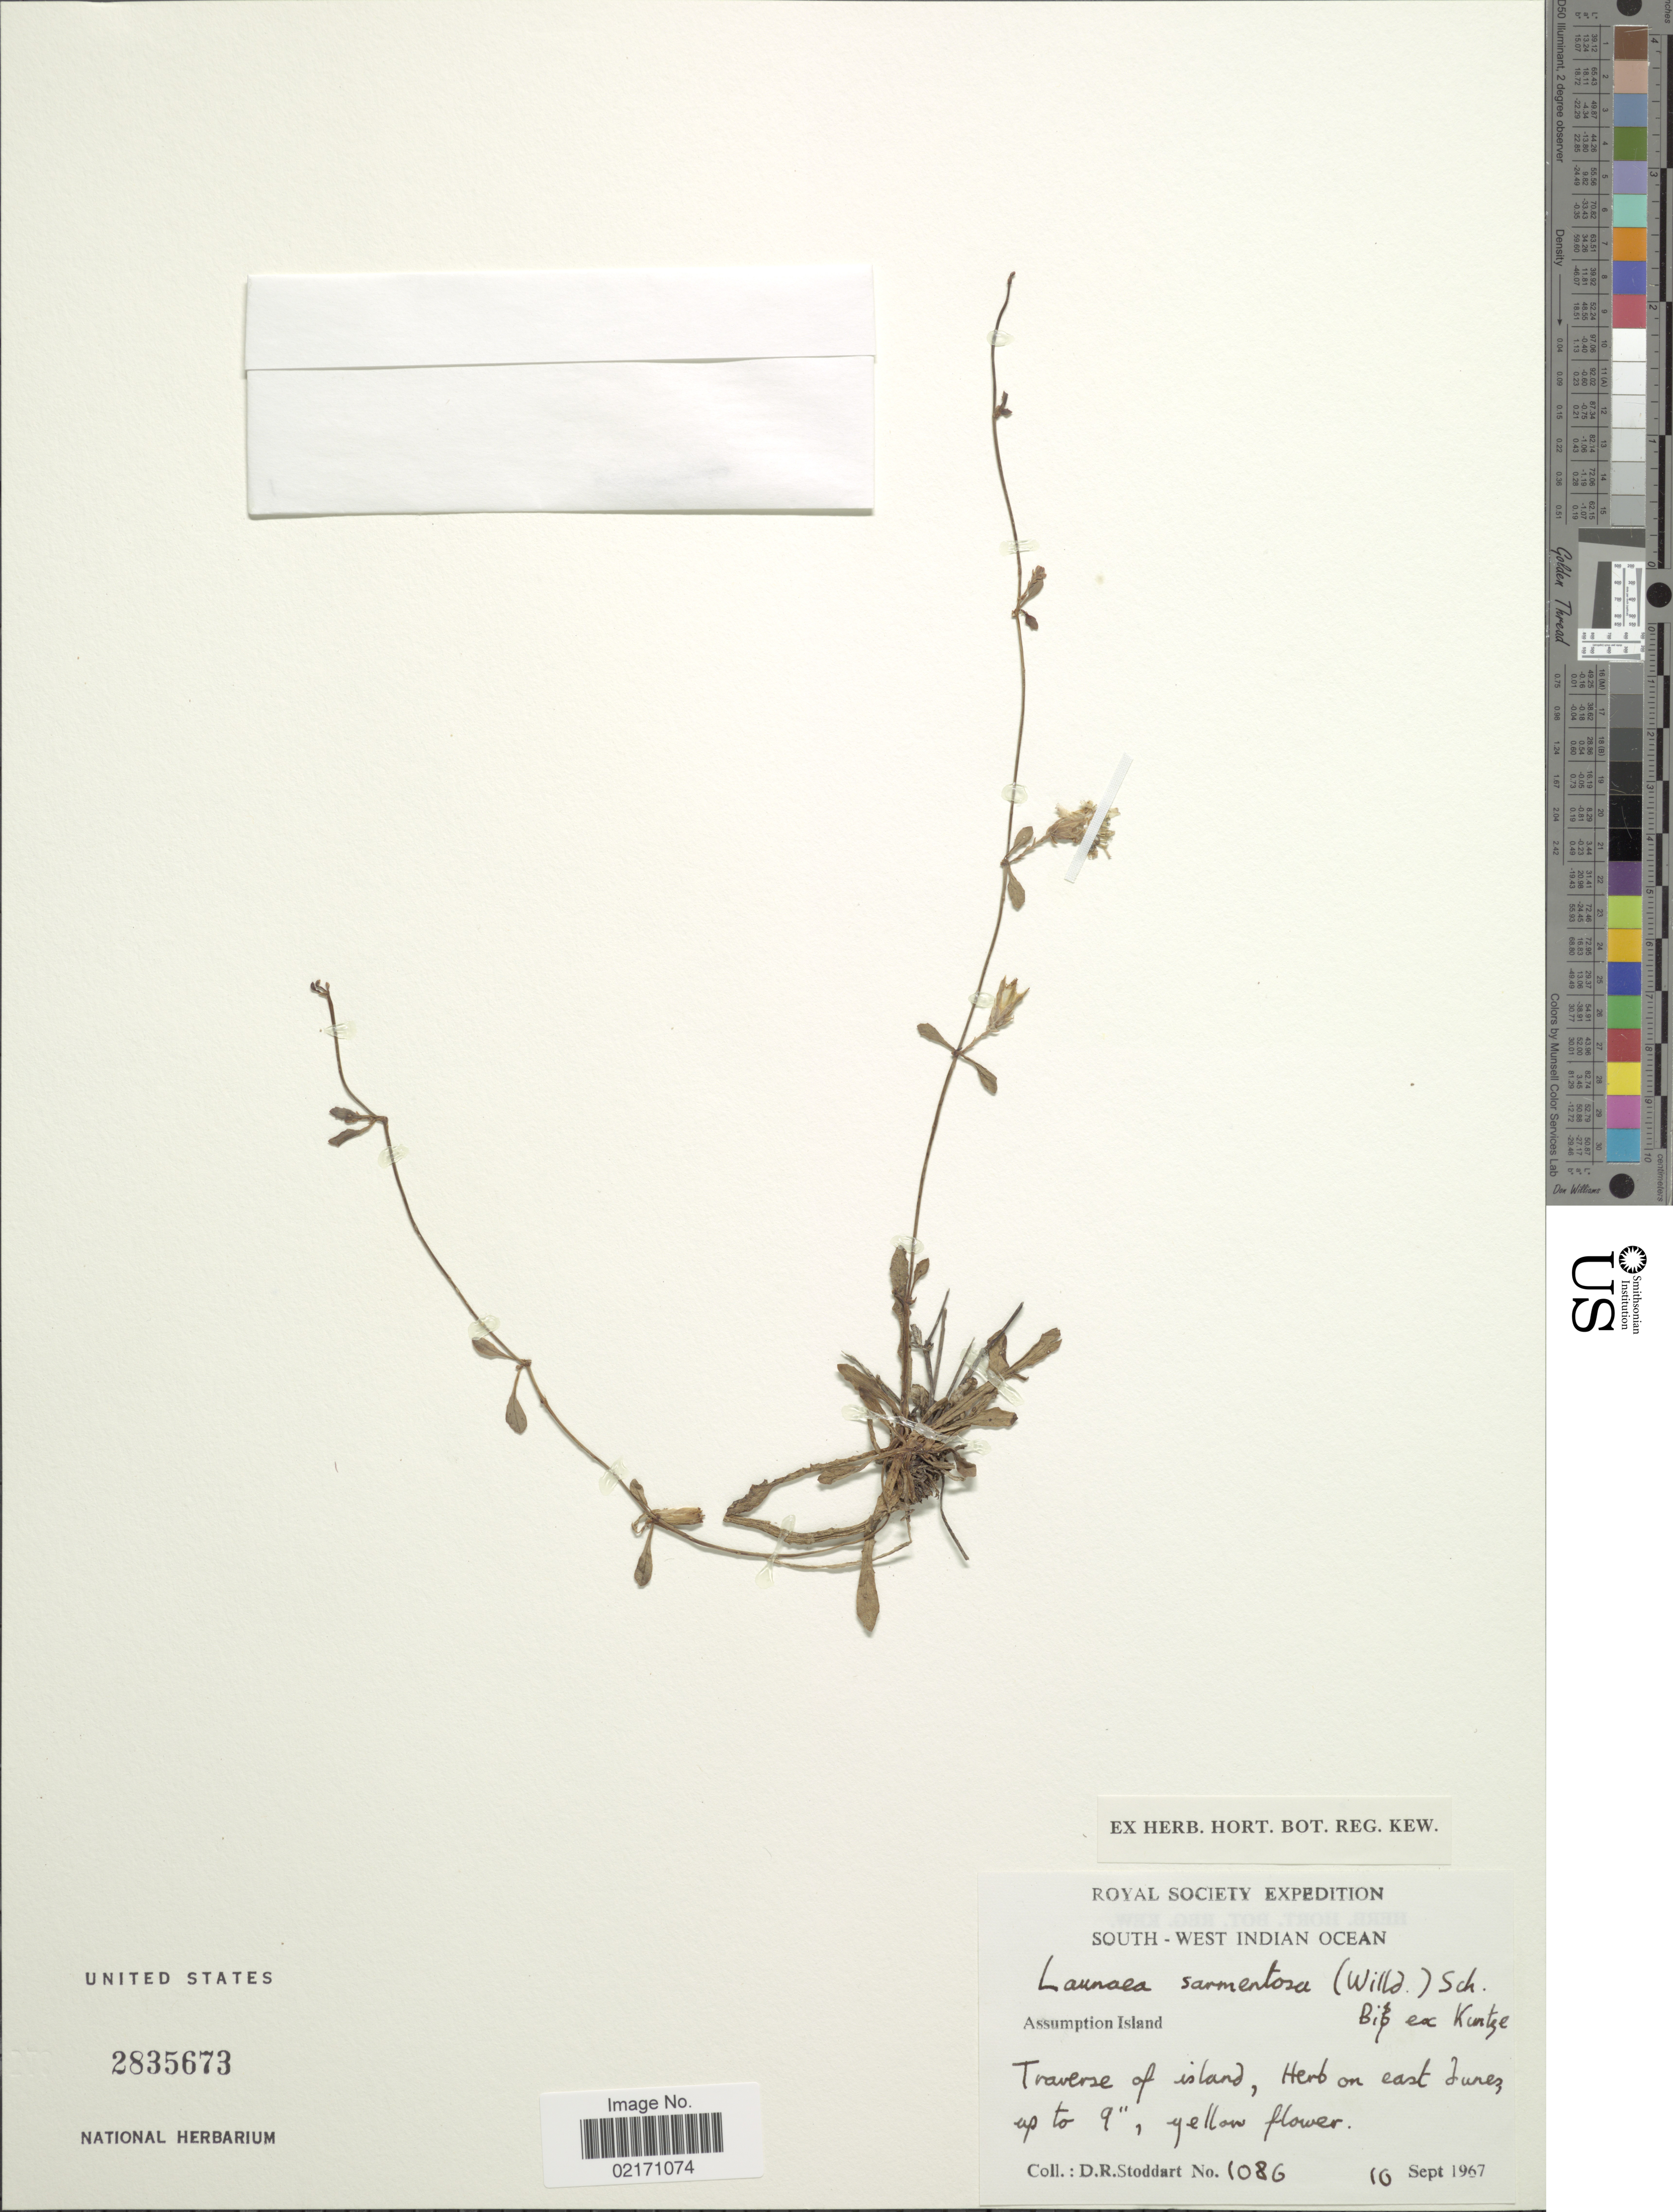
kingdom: Plantae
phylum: Tracheophyta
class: Magnoliopsida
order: Asterales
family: Asteraceae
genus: Launaea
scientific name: Launaea sarmentosa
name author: (Willd.) Kuntze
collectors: D. R. Stoddart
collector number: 1086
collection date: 1967-09-10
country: Seychelles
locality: South-West Indian Ocean, Assumption Island, Traverse of island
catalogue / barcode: US 2835673